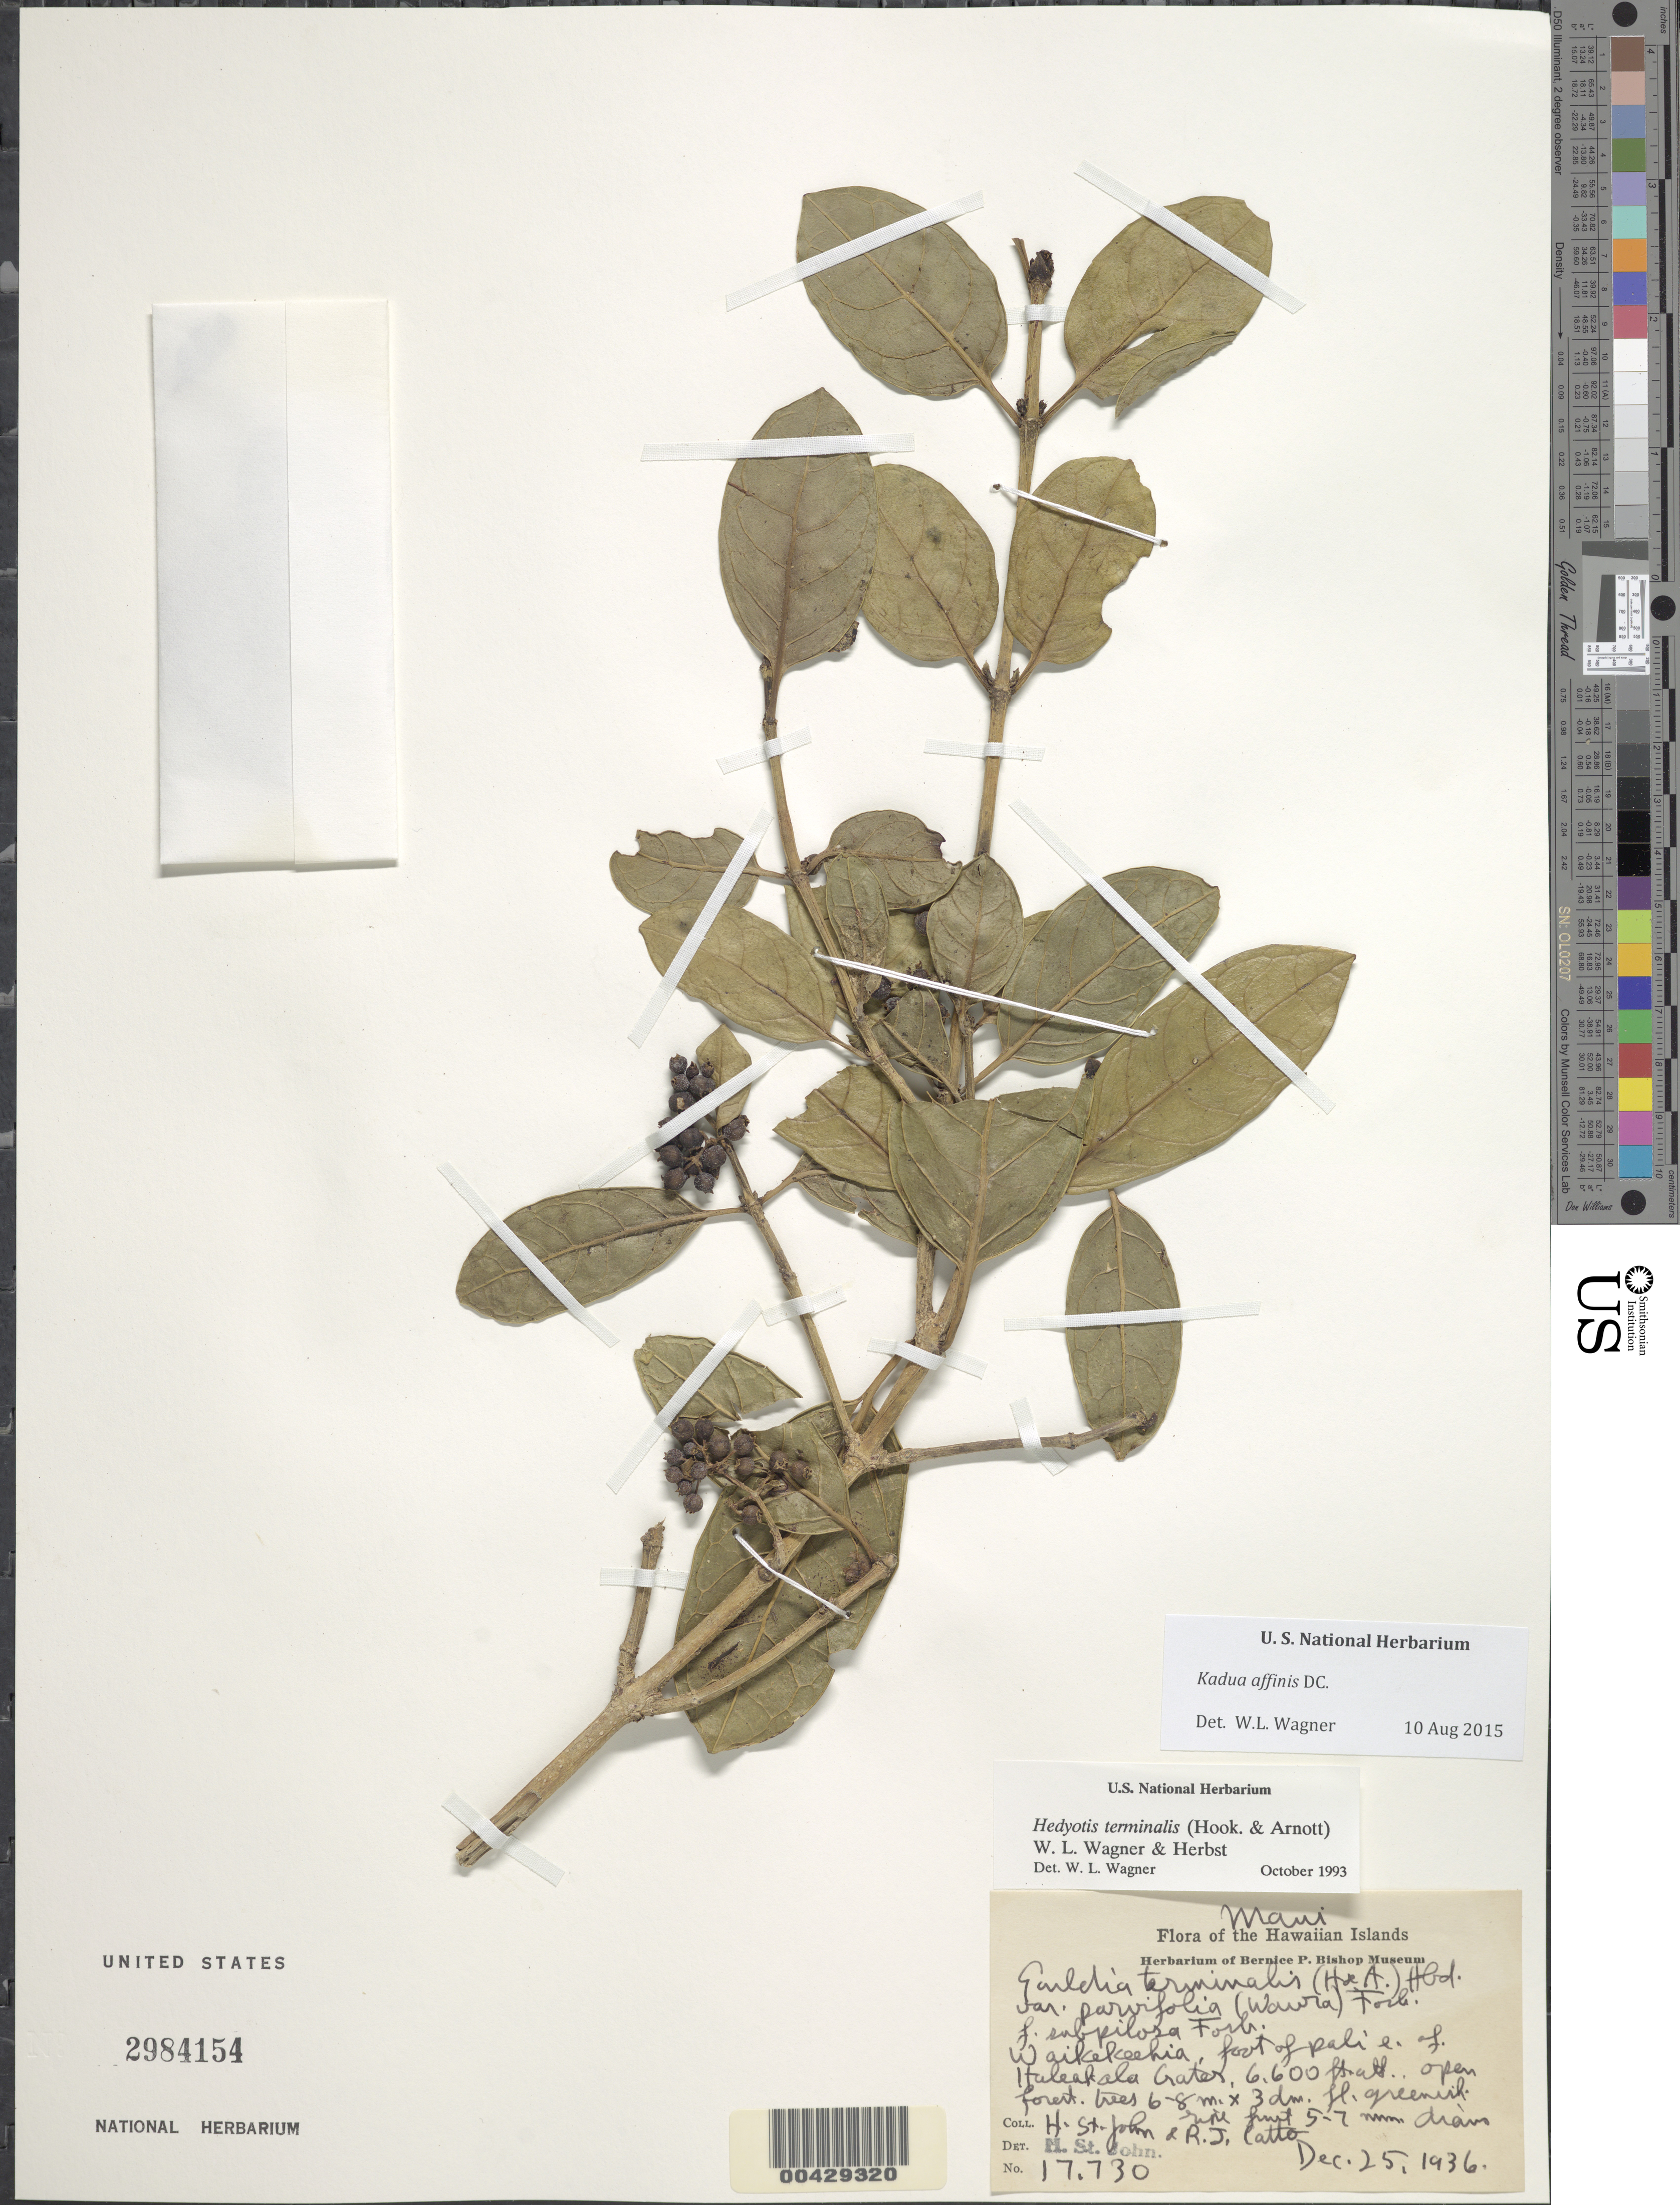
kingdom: Plantae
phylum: Tracheophyta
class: Magnoliopsida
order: Gentianales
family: Rubiaceae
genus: Kadua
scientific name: Kadua affinis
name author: DC.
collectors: H. St. John & R. Catto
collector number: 17730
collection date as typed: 25 Dec 1936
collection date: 1936-12-25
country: United States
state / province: Hawaii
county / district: Maui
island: Maui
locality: Waikekeehia, foot of pali east of Haleakala Crater.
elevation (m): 2012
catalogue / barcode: US 2984154